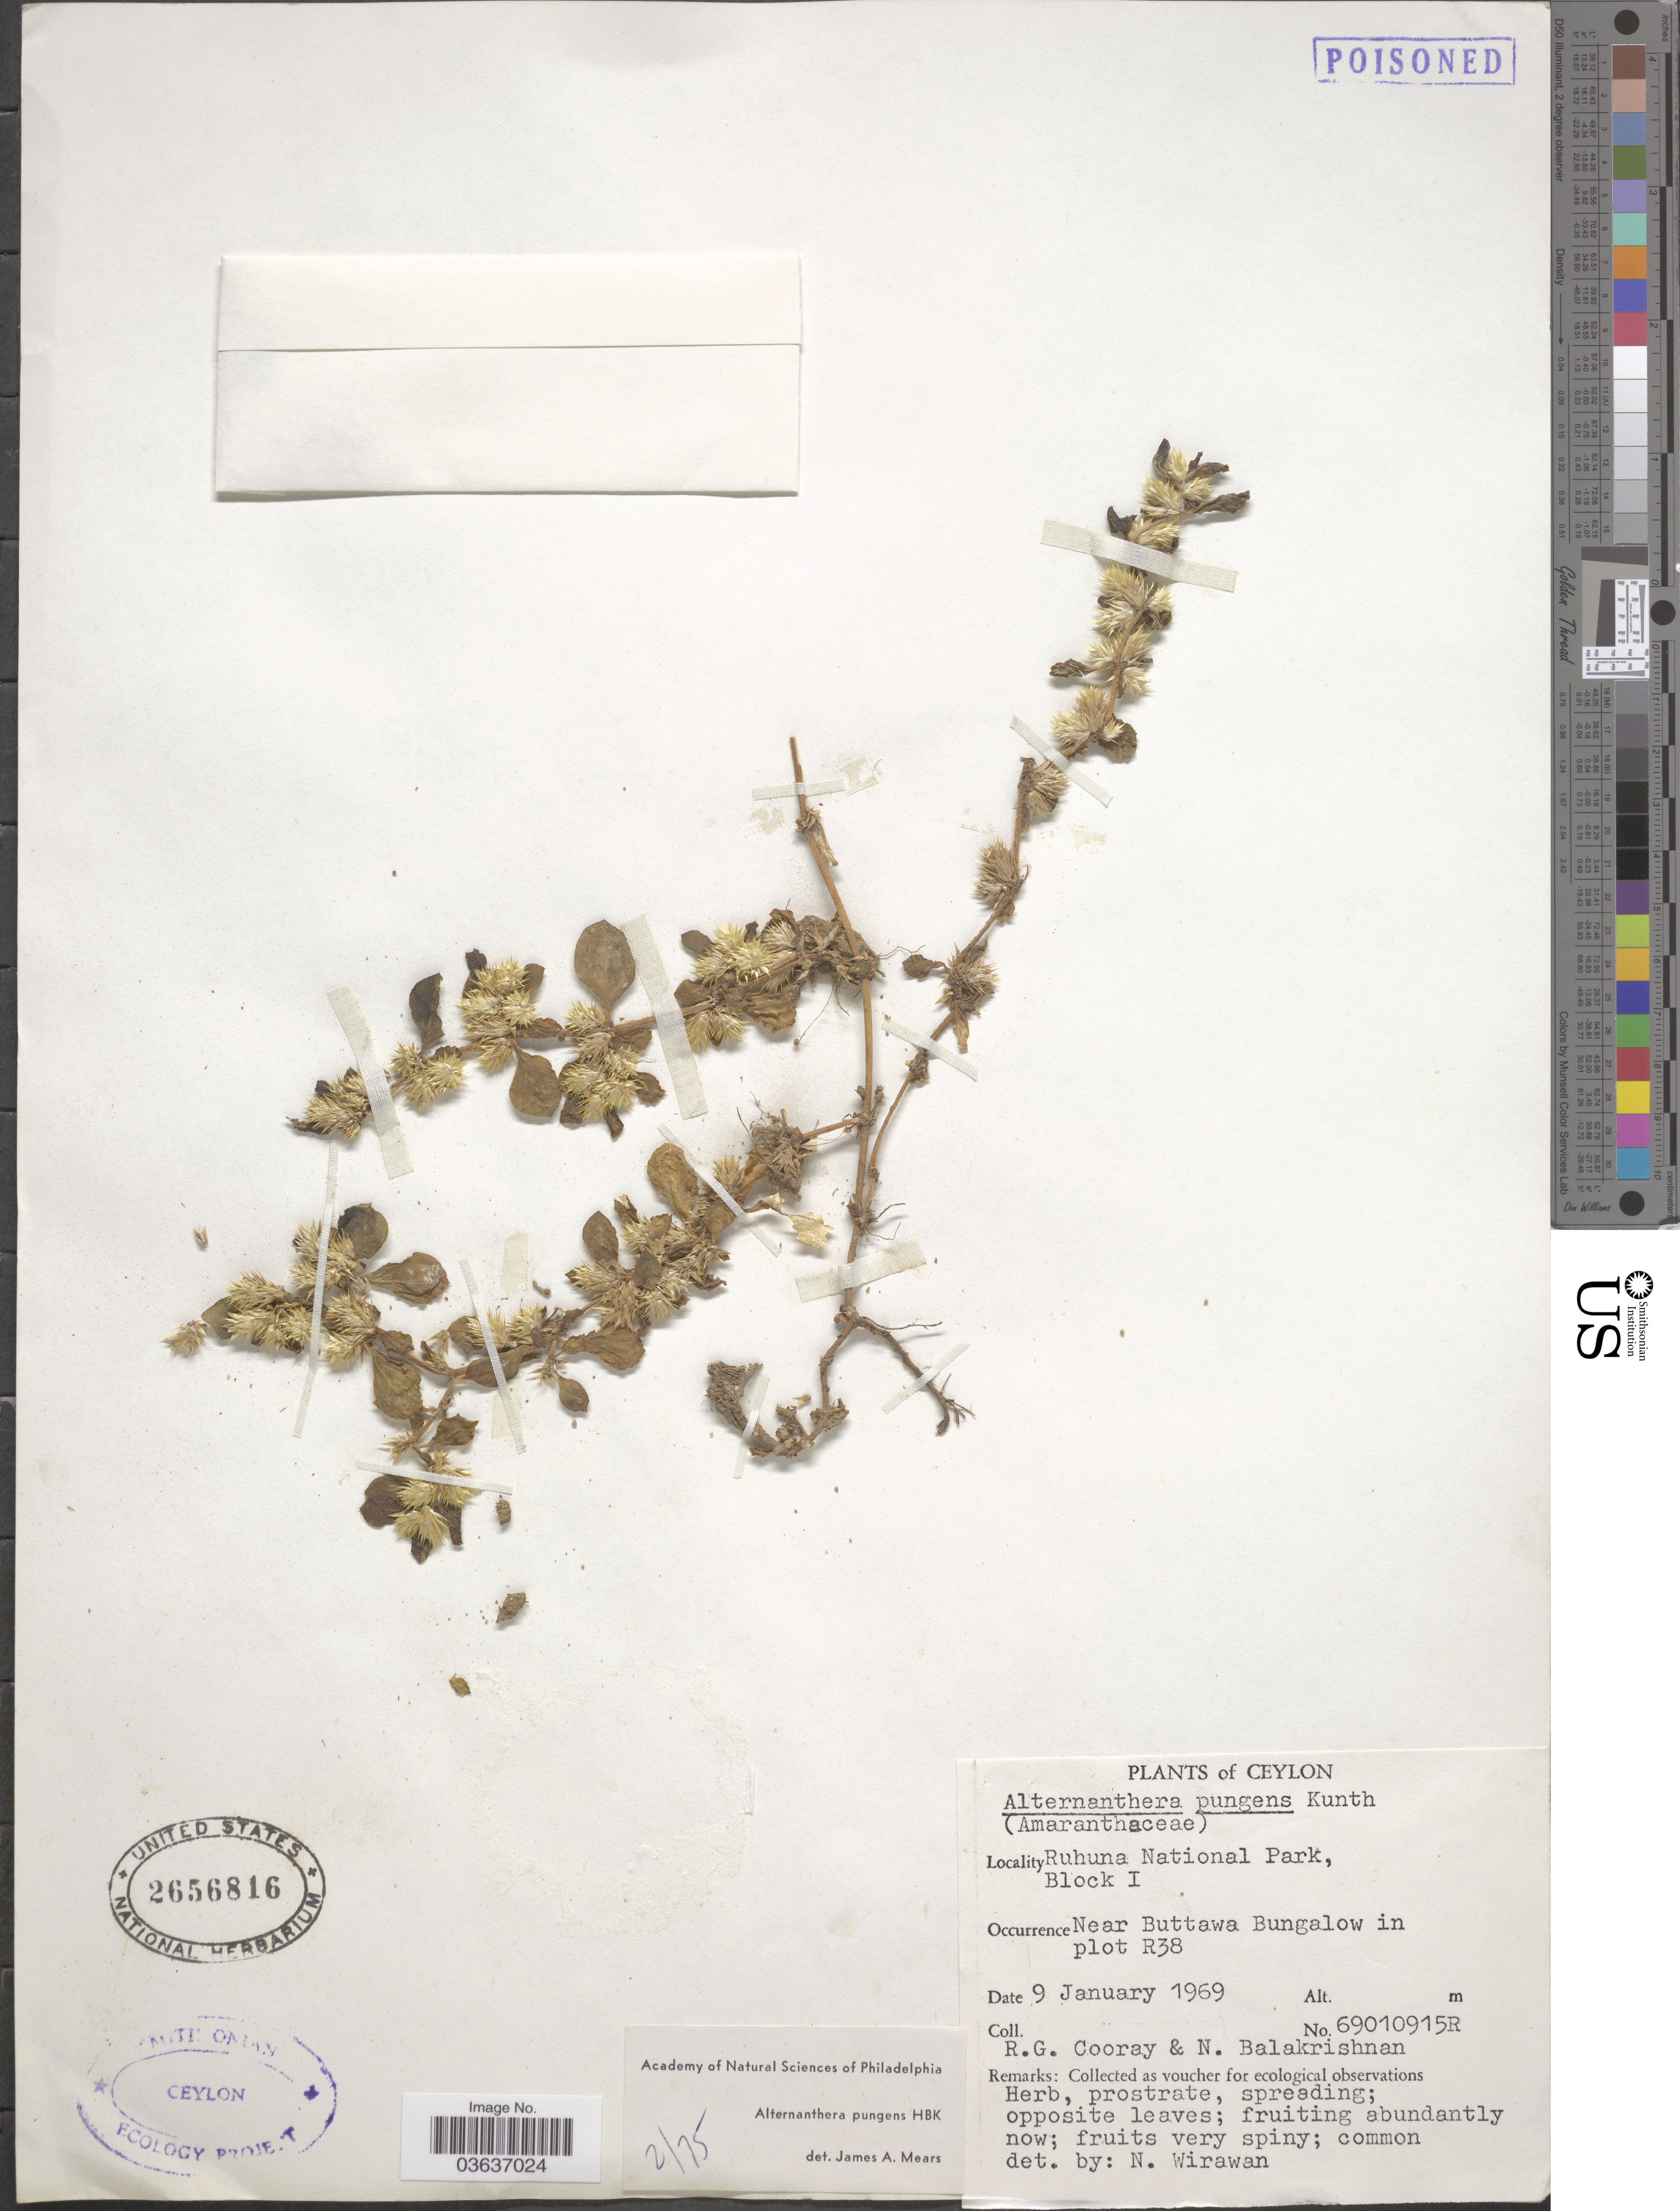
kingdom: Plantae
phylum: Tracheophyta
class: Magnoliopsida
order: Caryophyllales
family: Amaranthaceae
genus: Alternanthera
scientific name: Alternanthera pungens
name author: Kunth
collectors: R. Cooray & N. Balakrishnan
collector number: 69010915R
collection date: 1969-01-09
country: Sri Lanka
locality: Ceylon. Ruhuna National Park, Block I. Near Buttawa Bungalow in plot R38.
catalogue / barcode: US 2656816